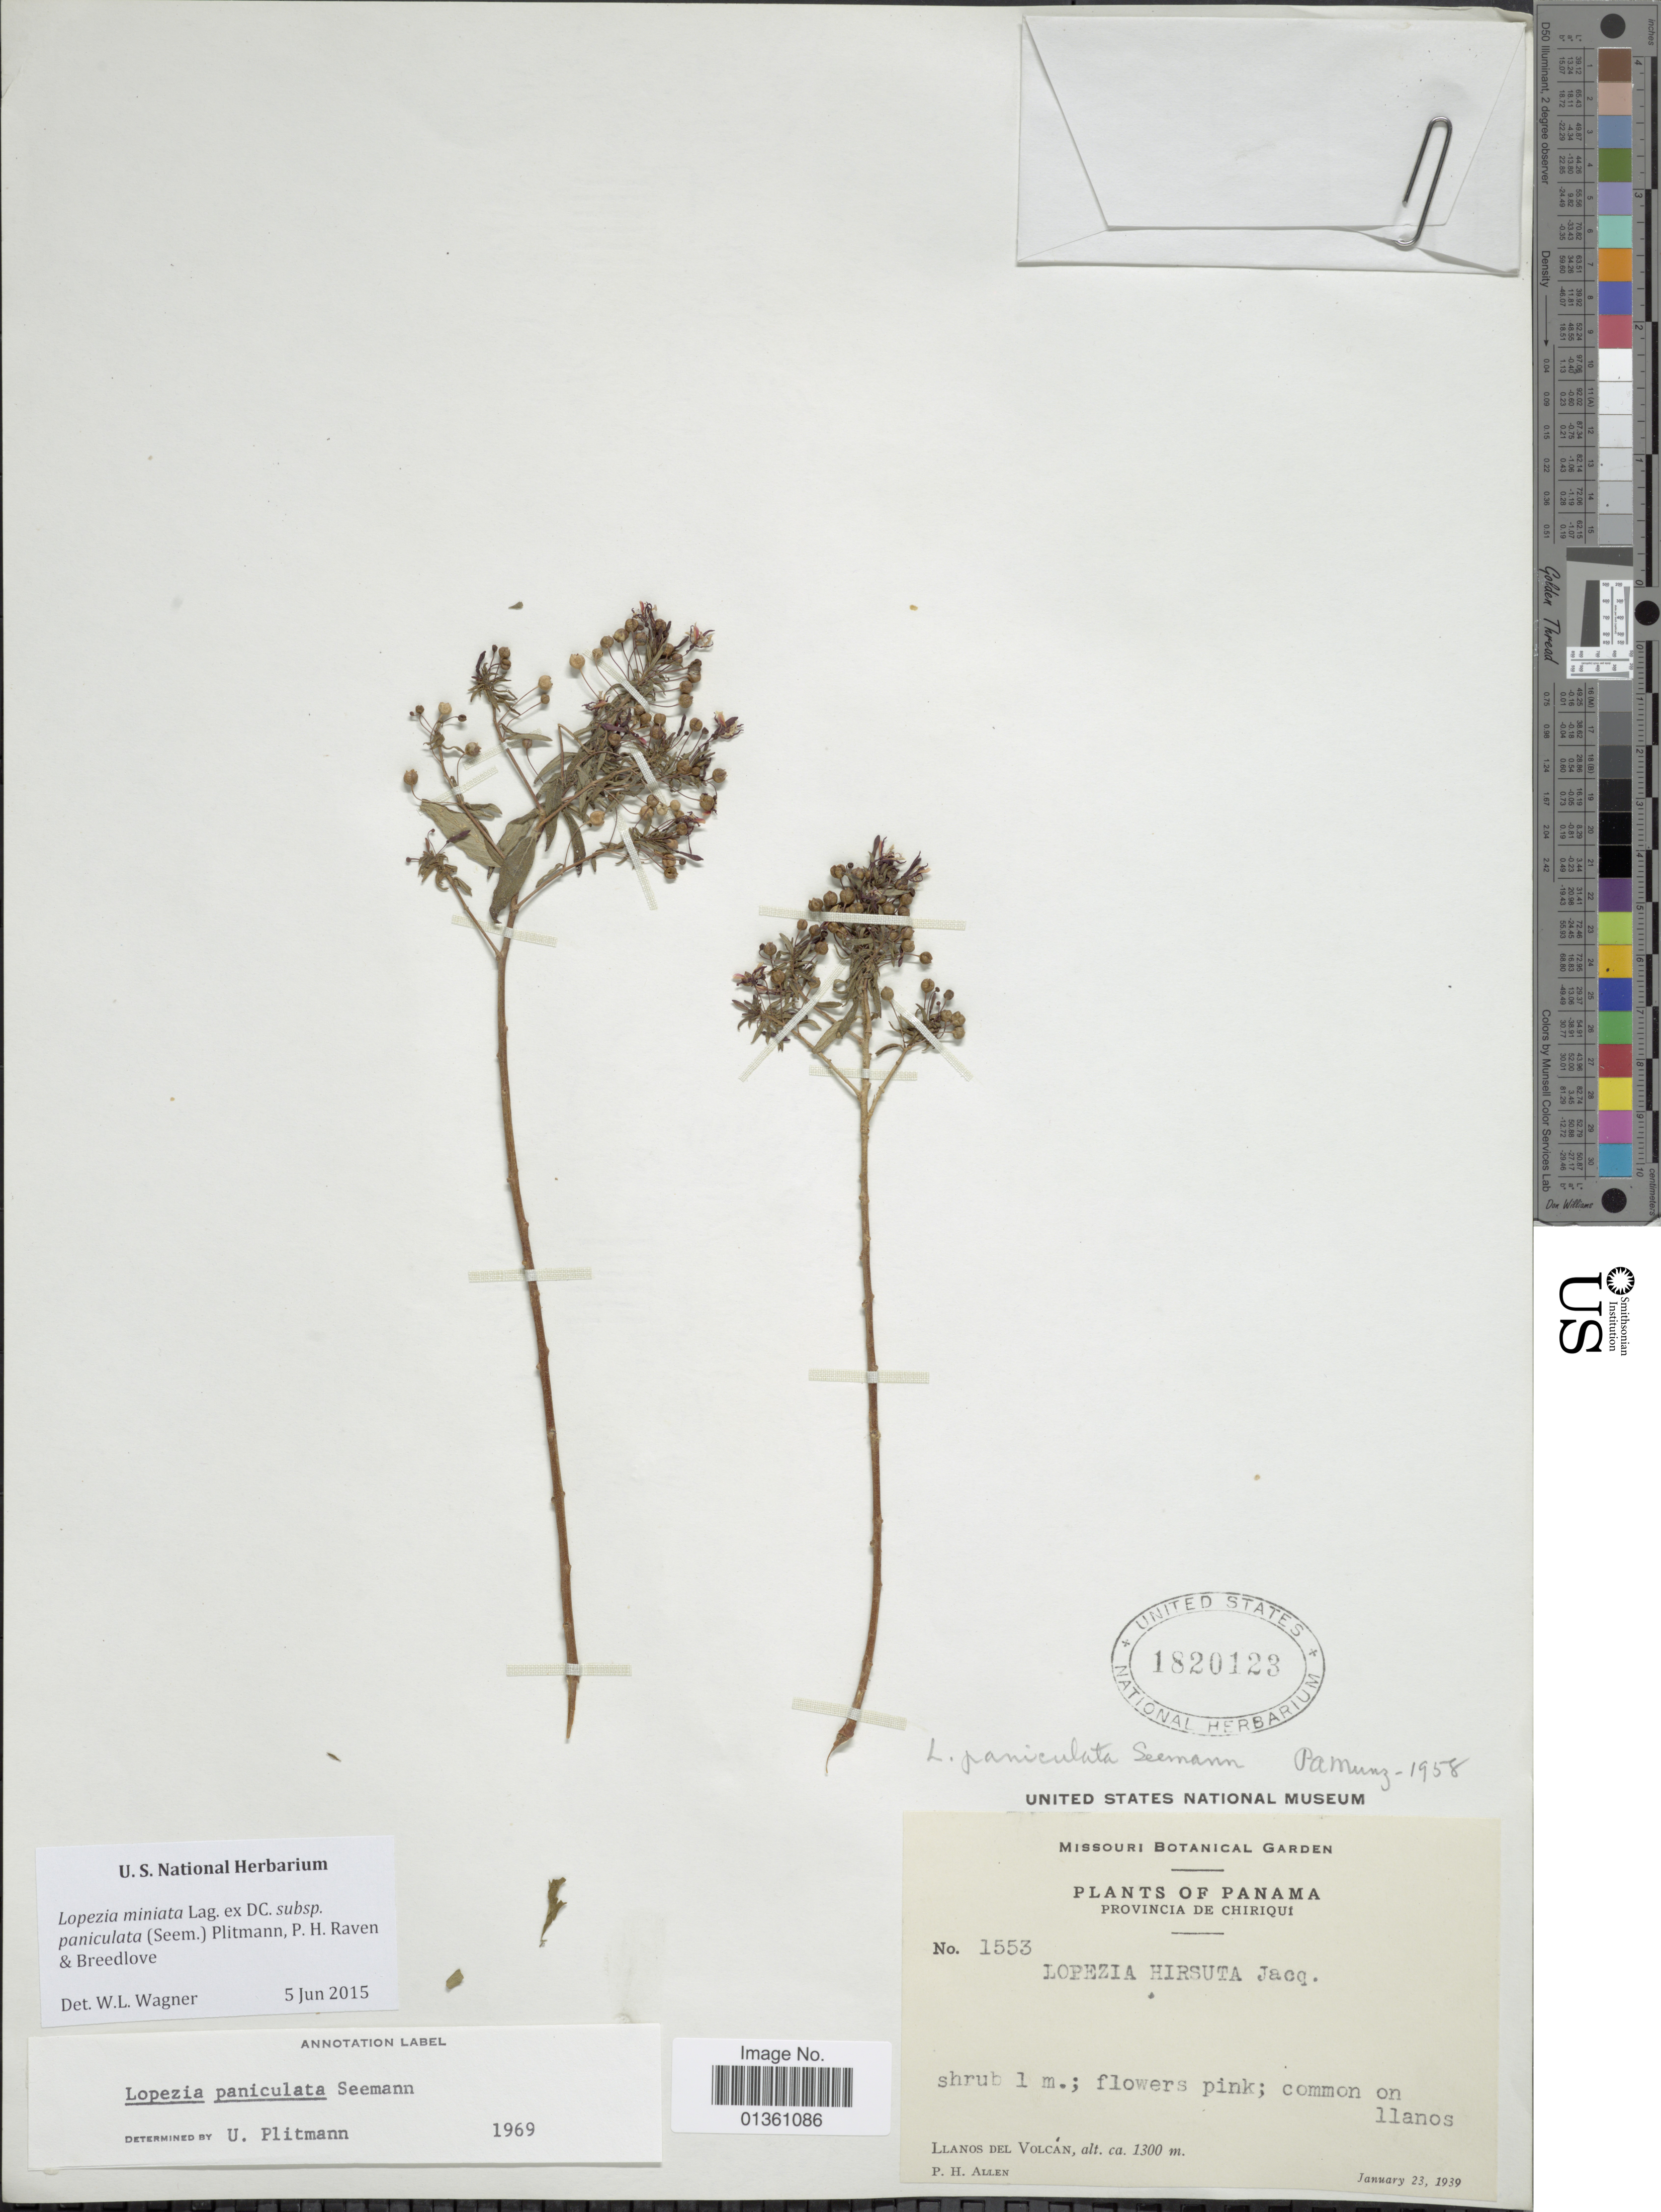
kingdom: Plantae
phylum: Tracheophyta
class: Magnoliopsida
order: Myrtales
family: Onagraceae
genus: Lopezia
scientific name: Lopezia miniata subsp. paniculata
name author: (Seem.) Plitmann et al.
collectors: P. H. Allen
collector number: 1553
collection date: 1939-01-23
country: Panama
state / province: Chiriqui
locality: Llanos del Volcán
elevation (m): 1300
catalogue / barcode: US 1820123